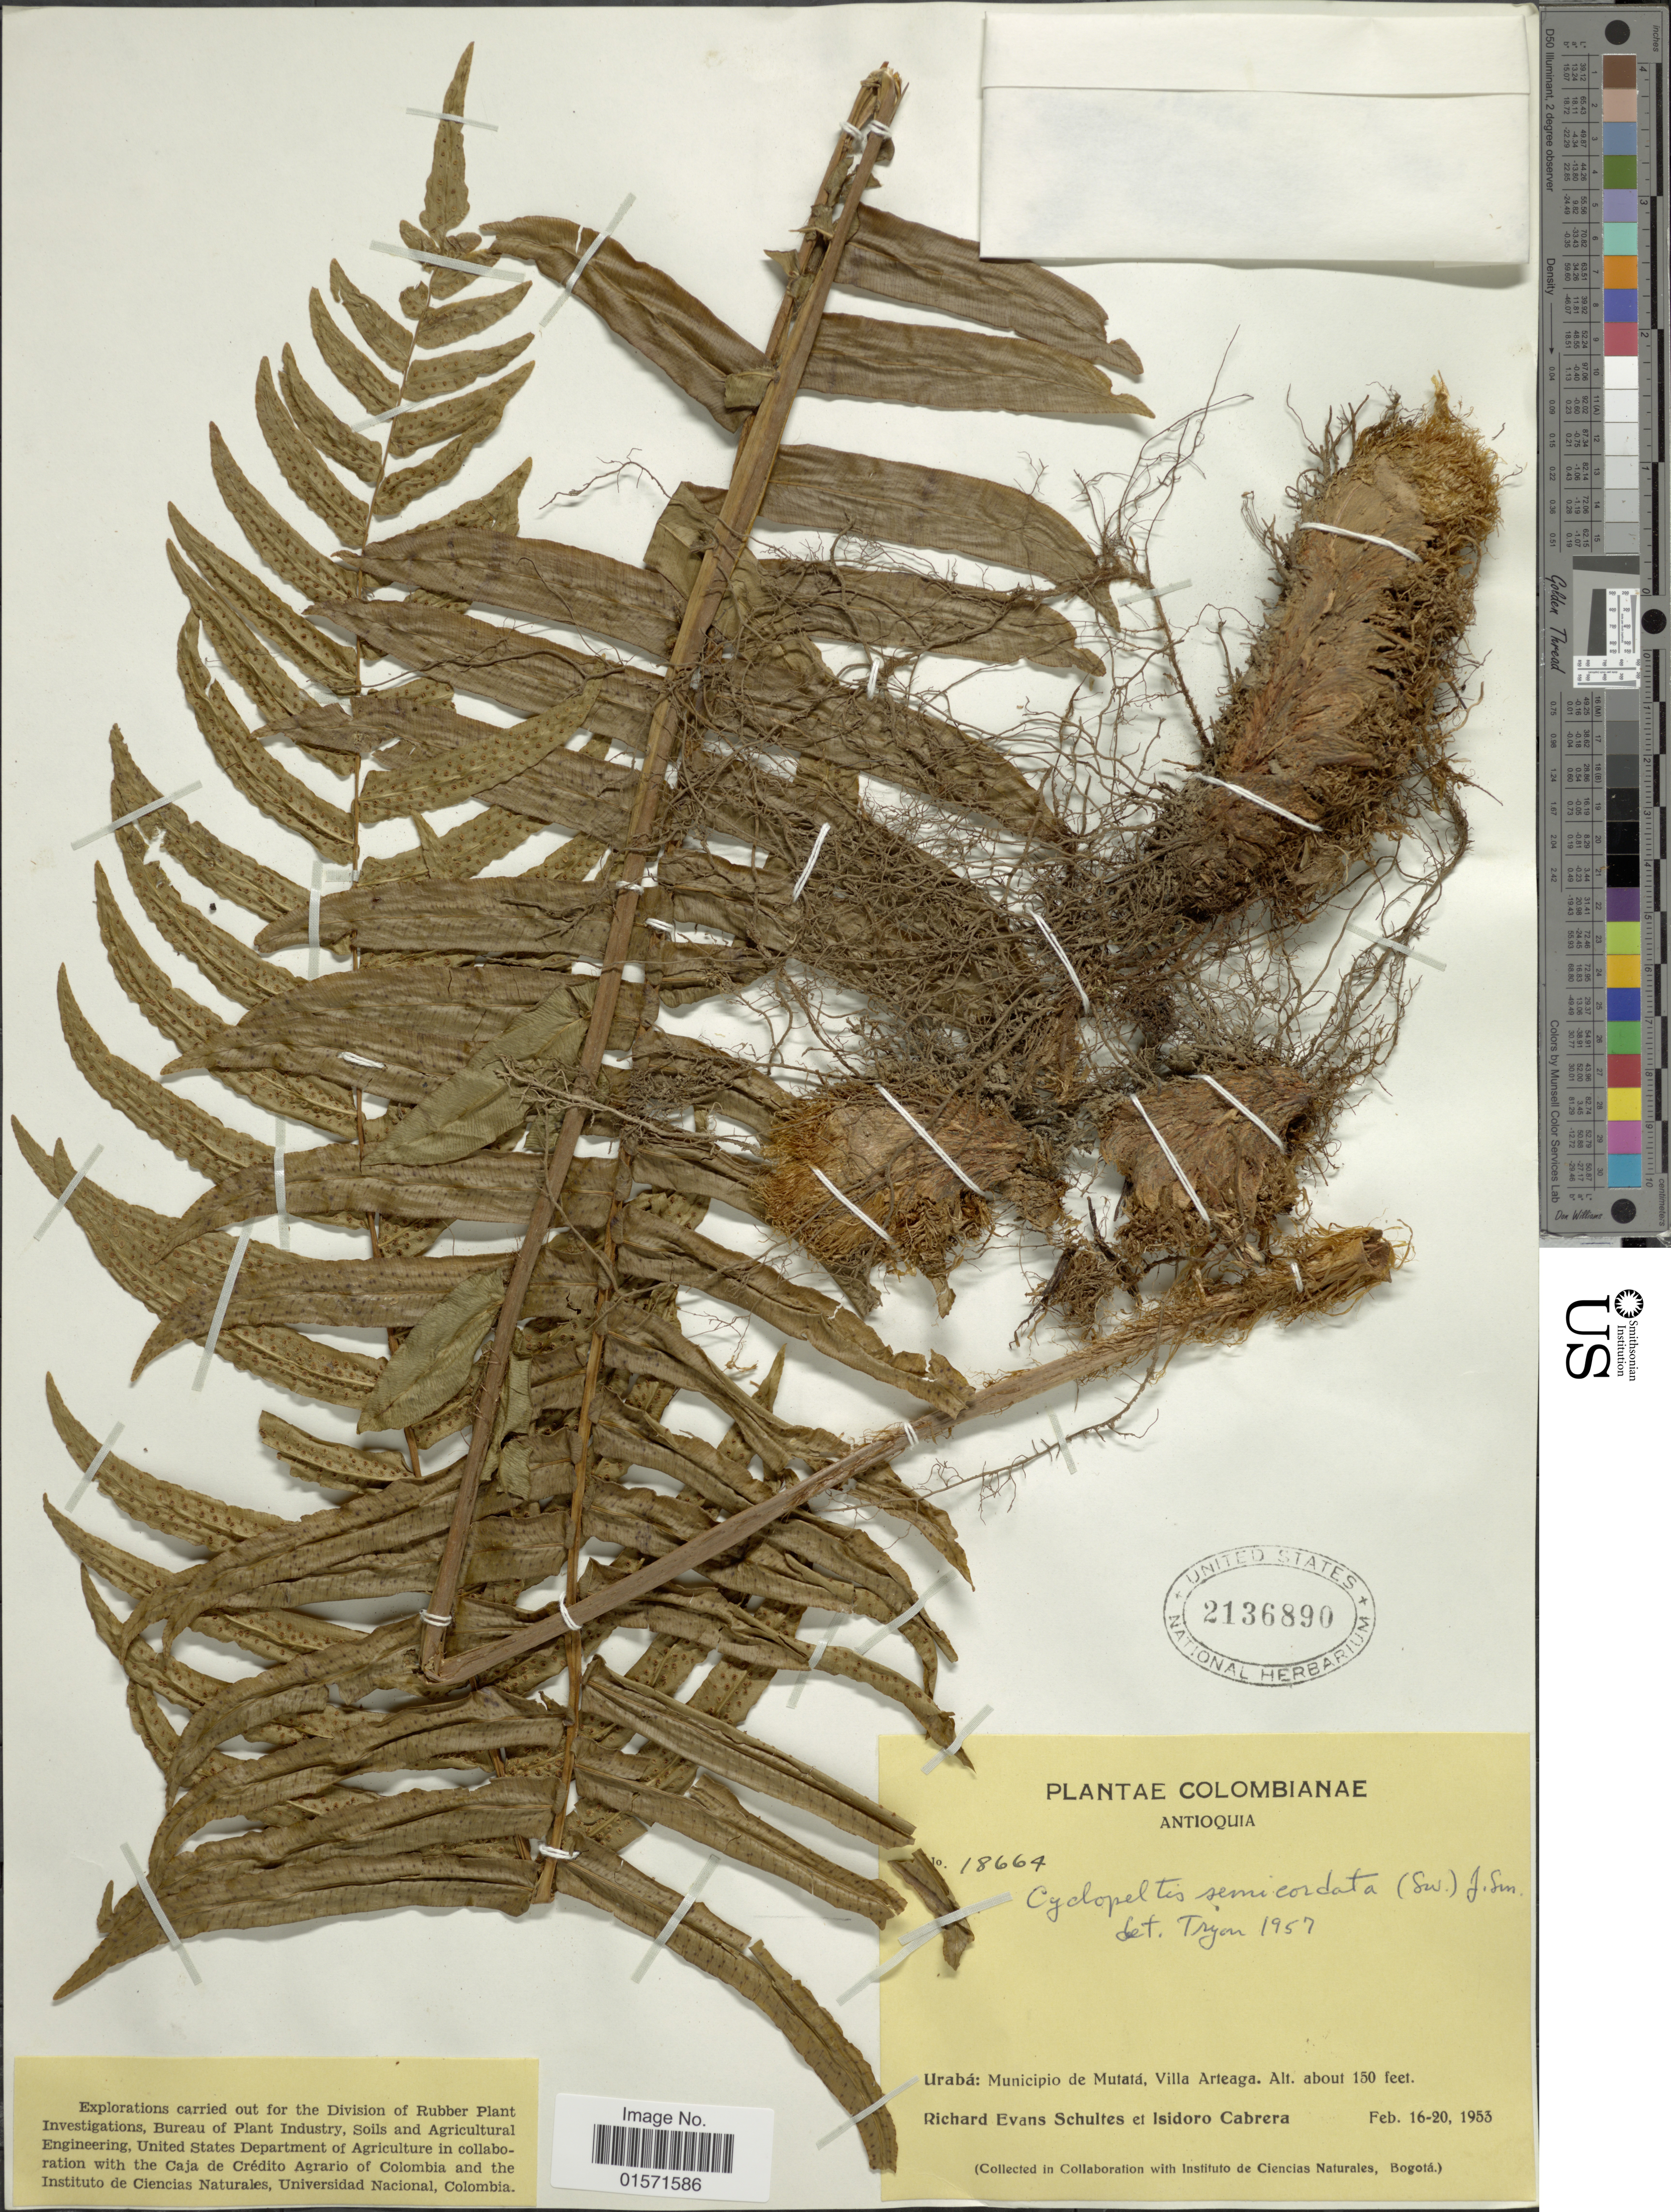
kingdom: Plantae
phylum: Tracheophyta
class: Polypodiopsida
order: Polypodiales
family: Lomariopsidaceae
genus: Cyclopeltis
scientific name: Cyclopeltis semicordata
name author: (Sw.) J. Sm.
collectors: R. E. Schultes & I. Cabrera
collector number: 18664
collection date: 1953-02-16/1953-02-20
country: Colombia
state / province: Antioquia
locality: Uraba: Municipio de Mutat, Villa Arteaga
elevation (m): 46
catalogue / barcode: US 2136890